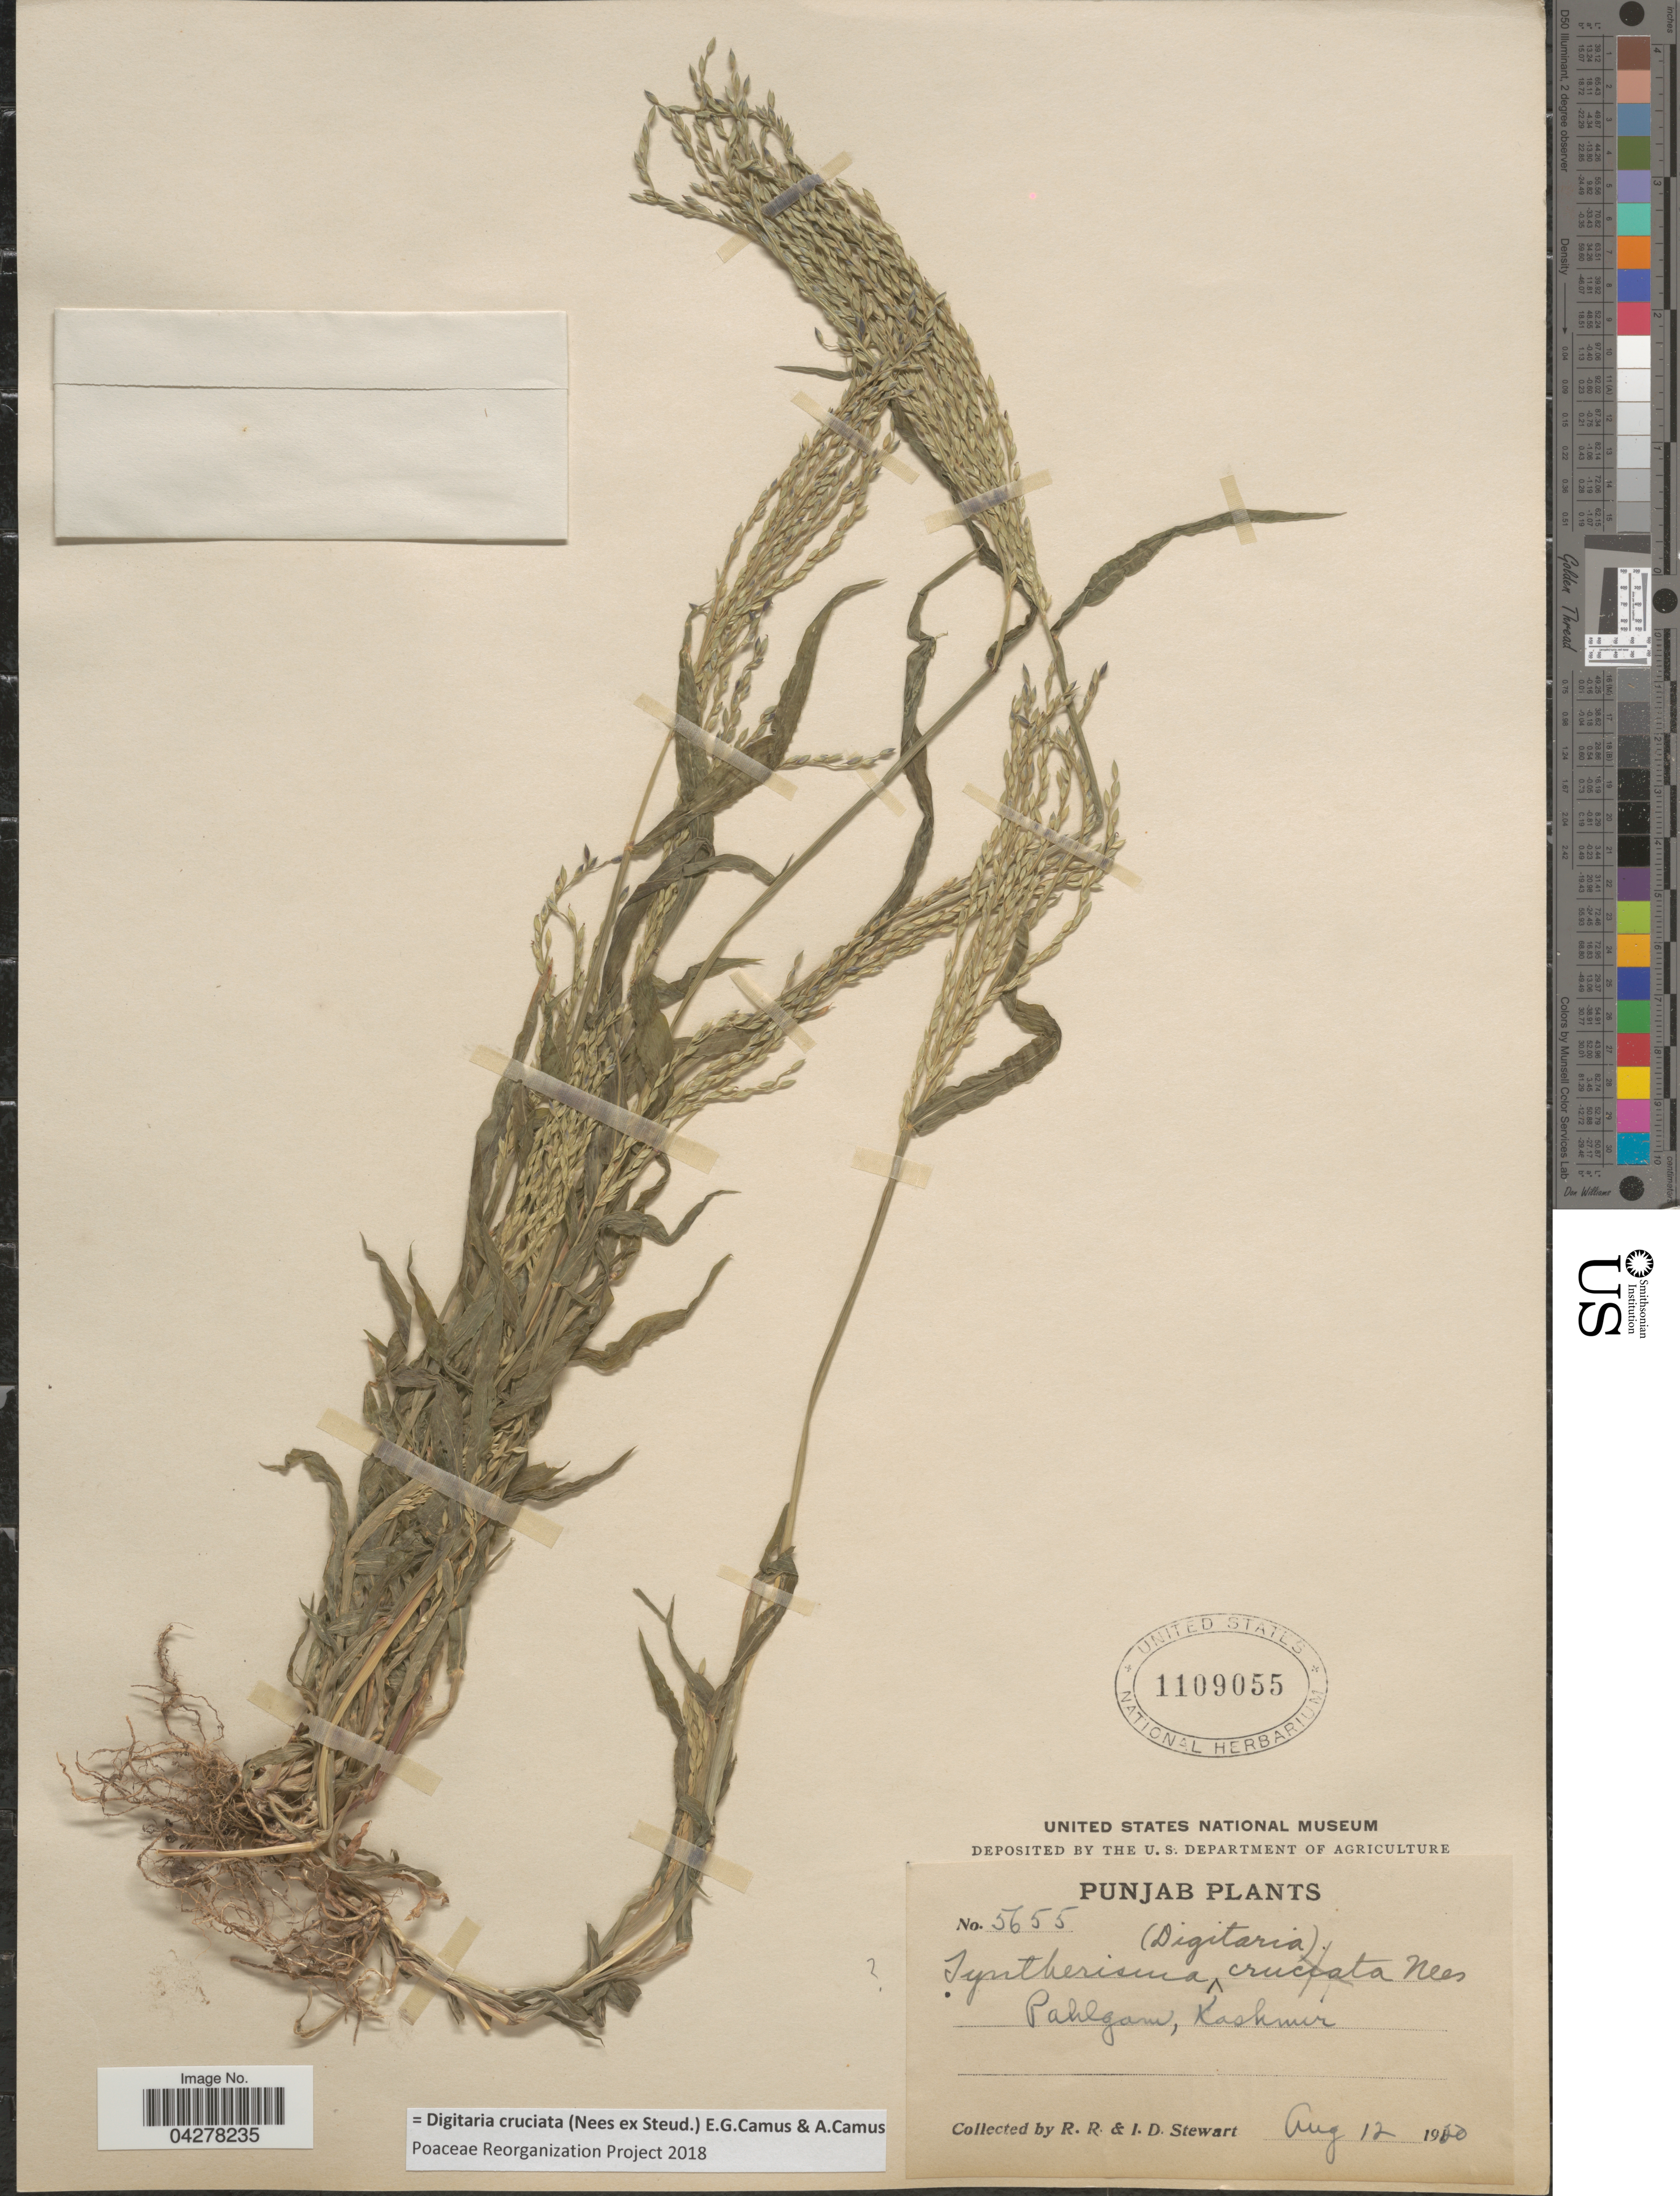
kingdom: Plantae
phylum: Tracheophyta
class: Liliopsida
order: Poales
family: Poaceae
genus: Digitaria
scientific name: Digitaria cruciata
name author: (Nees ex Steud.) A. Camus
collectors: R. Stewart & I. Stewart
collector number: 5655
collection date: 1900-08-12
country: India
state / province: Jammu and Kashmir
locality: Pahlgam, Kashmir.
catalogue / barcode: US 1109055